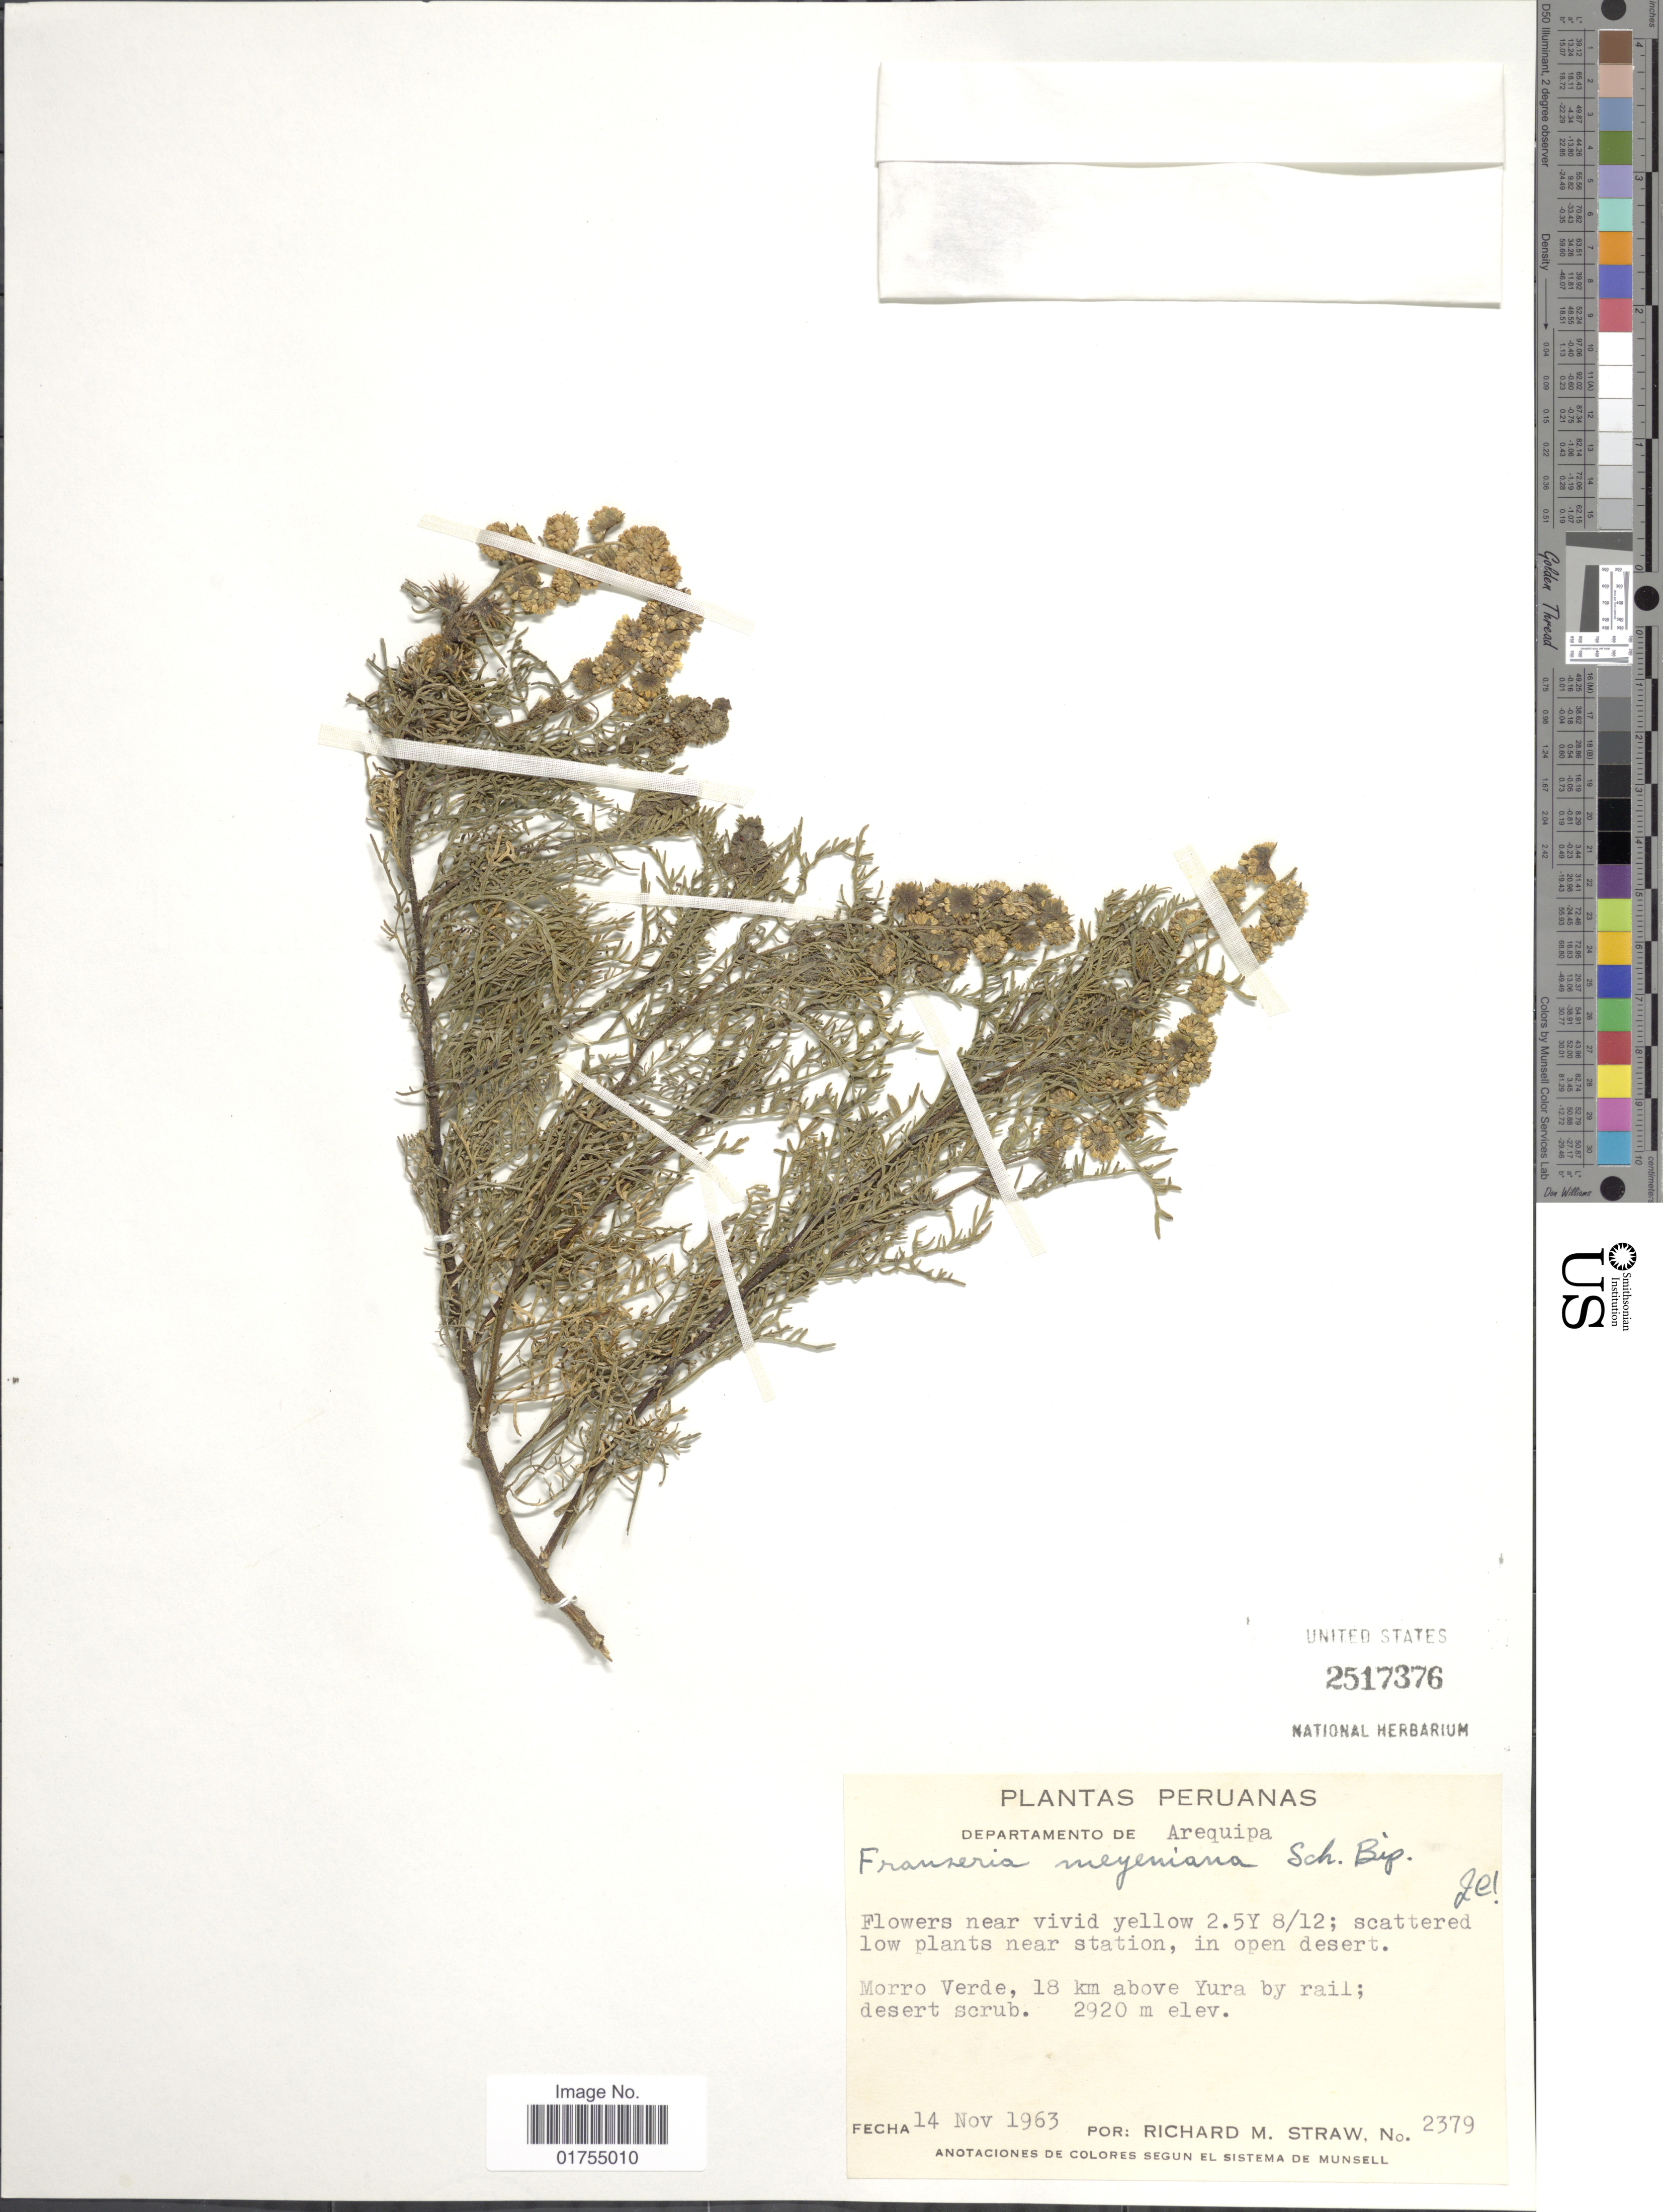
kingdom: Plantae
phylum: Tracheophyta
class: Magnoliopsida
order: Asterales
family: Asteraceae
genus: Franseria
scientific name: Franseria meyeniana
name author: Sch. Bip.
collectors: R. M. Straw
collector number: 2379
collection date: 1963-11-14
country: Peru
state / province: Arequipa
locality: Morro Verde, 18 km above Yura by rail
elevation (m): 2920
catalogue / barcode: US 2517376